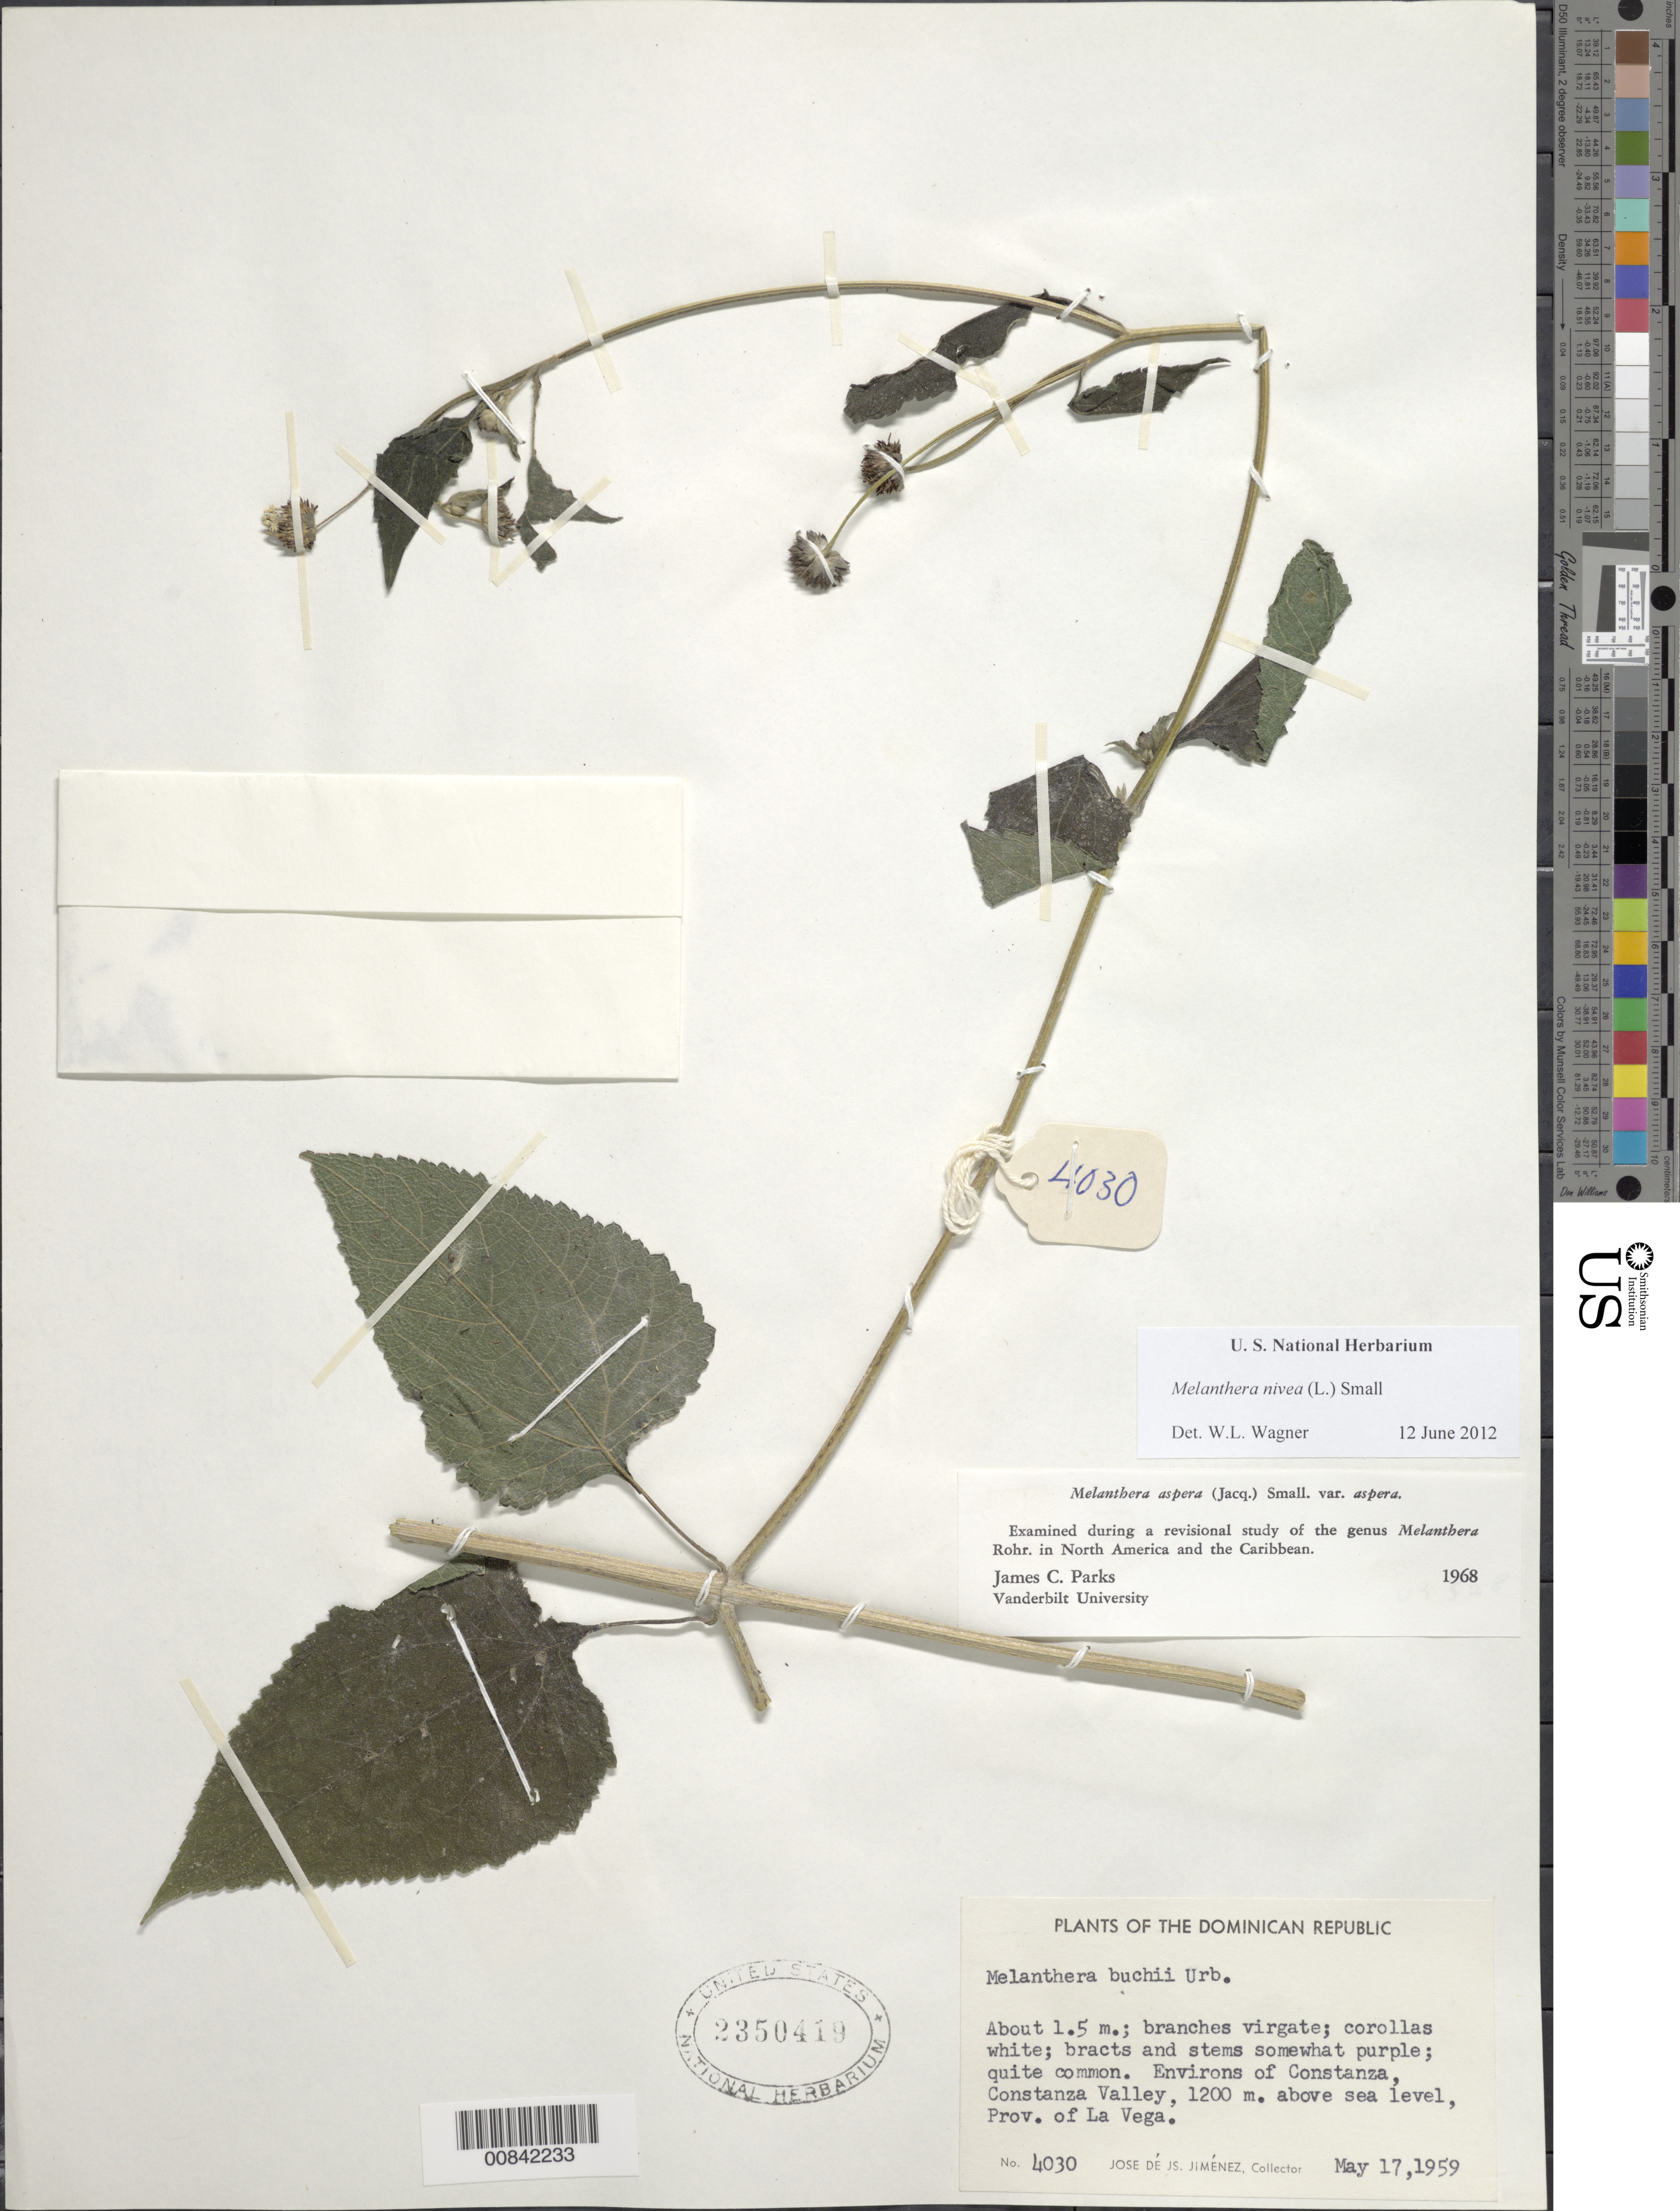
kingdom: Plantae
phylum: Tracheophyta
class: Magnoliopsida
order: Asterales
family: Asteraceae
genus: Melanthera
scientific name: Melanthera nivea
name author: (L.) Small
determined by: Parks, J. C.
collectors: J. J. Jiménez Almonte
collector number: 4030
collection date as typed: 17 May 1959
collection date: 1959-05-17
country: Dominican Republic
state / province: La Vega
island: Hispaniola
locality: Environs of Constanza, Constanza Valley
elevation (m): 1200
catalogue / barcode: US 2350419